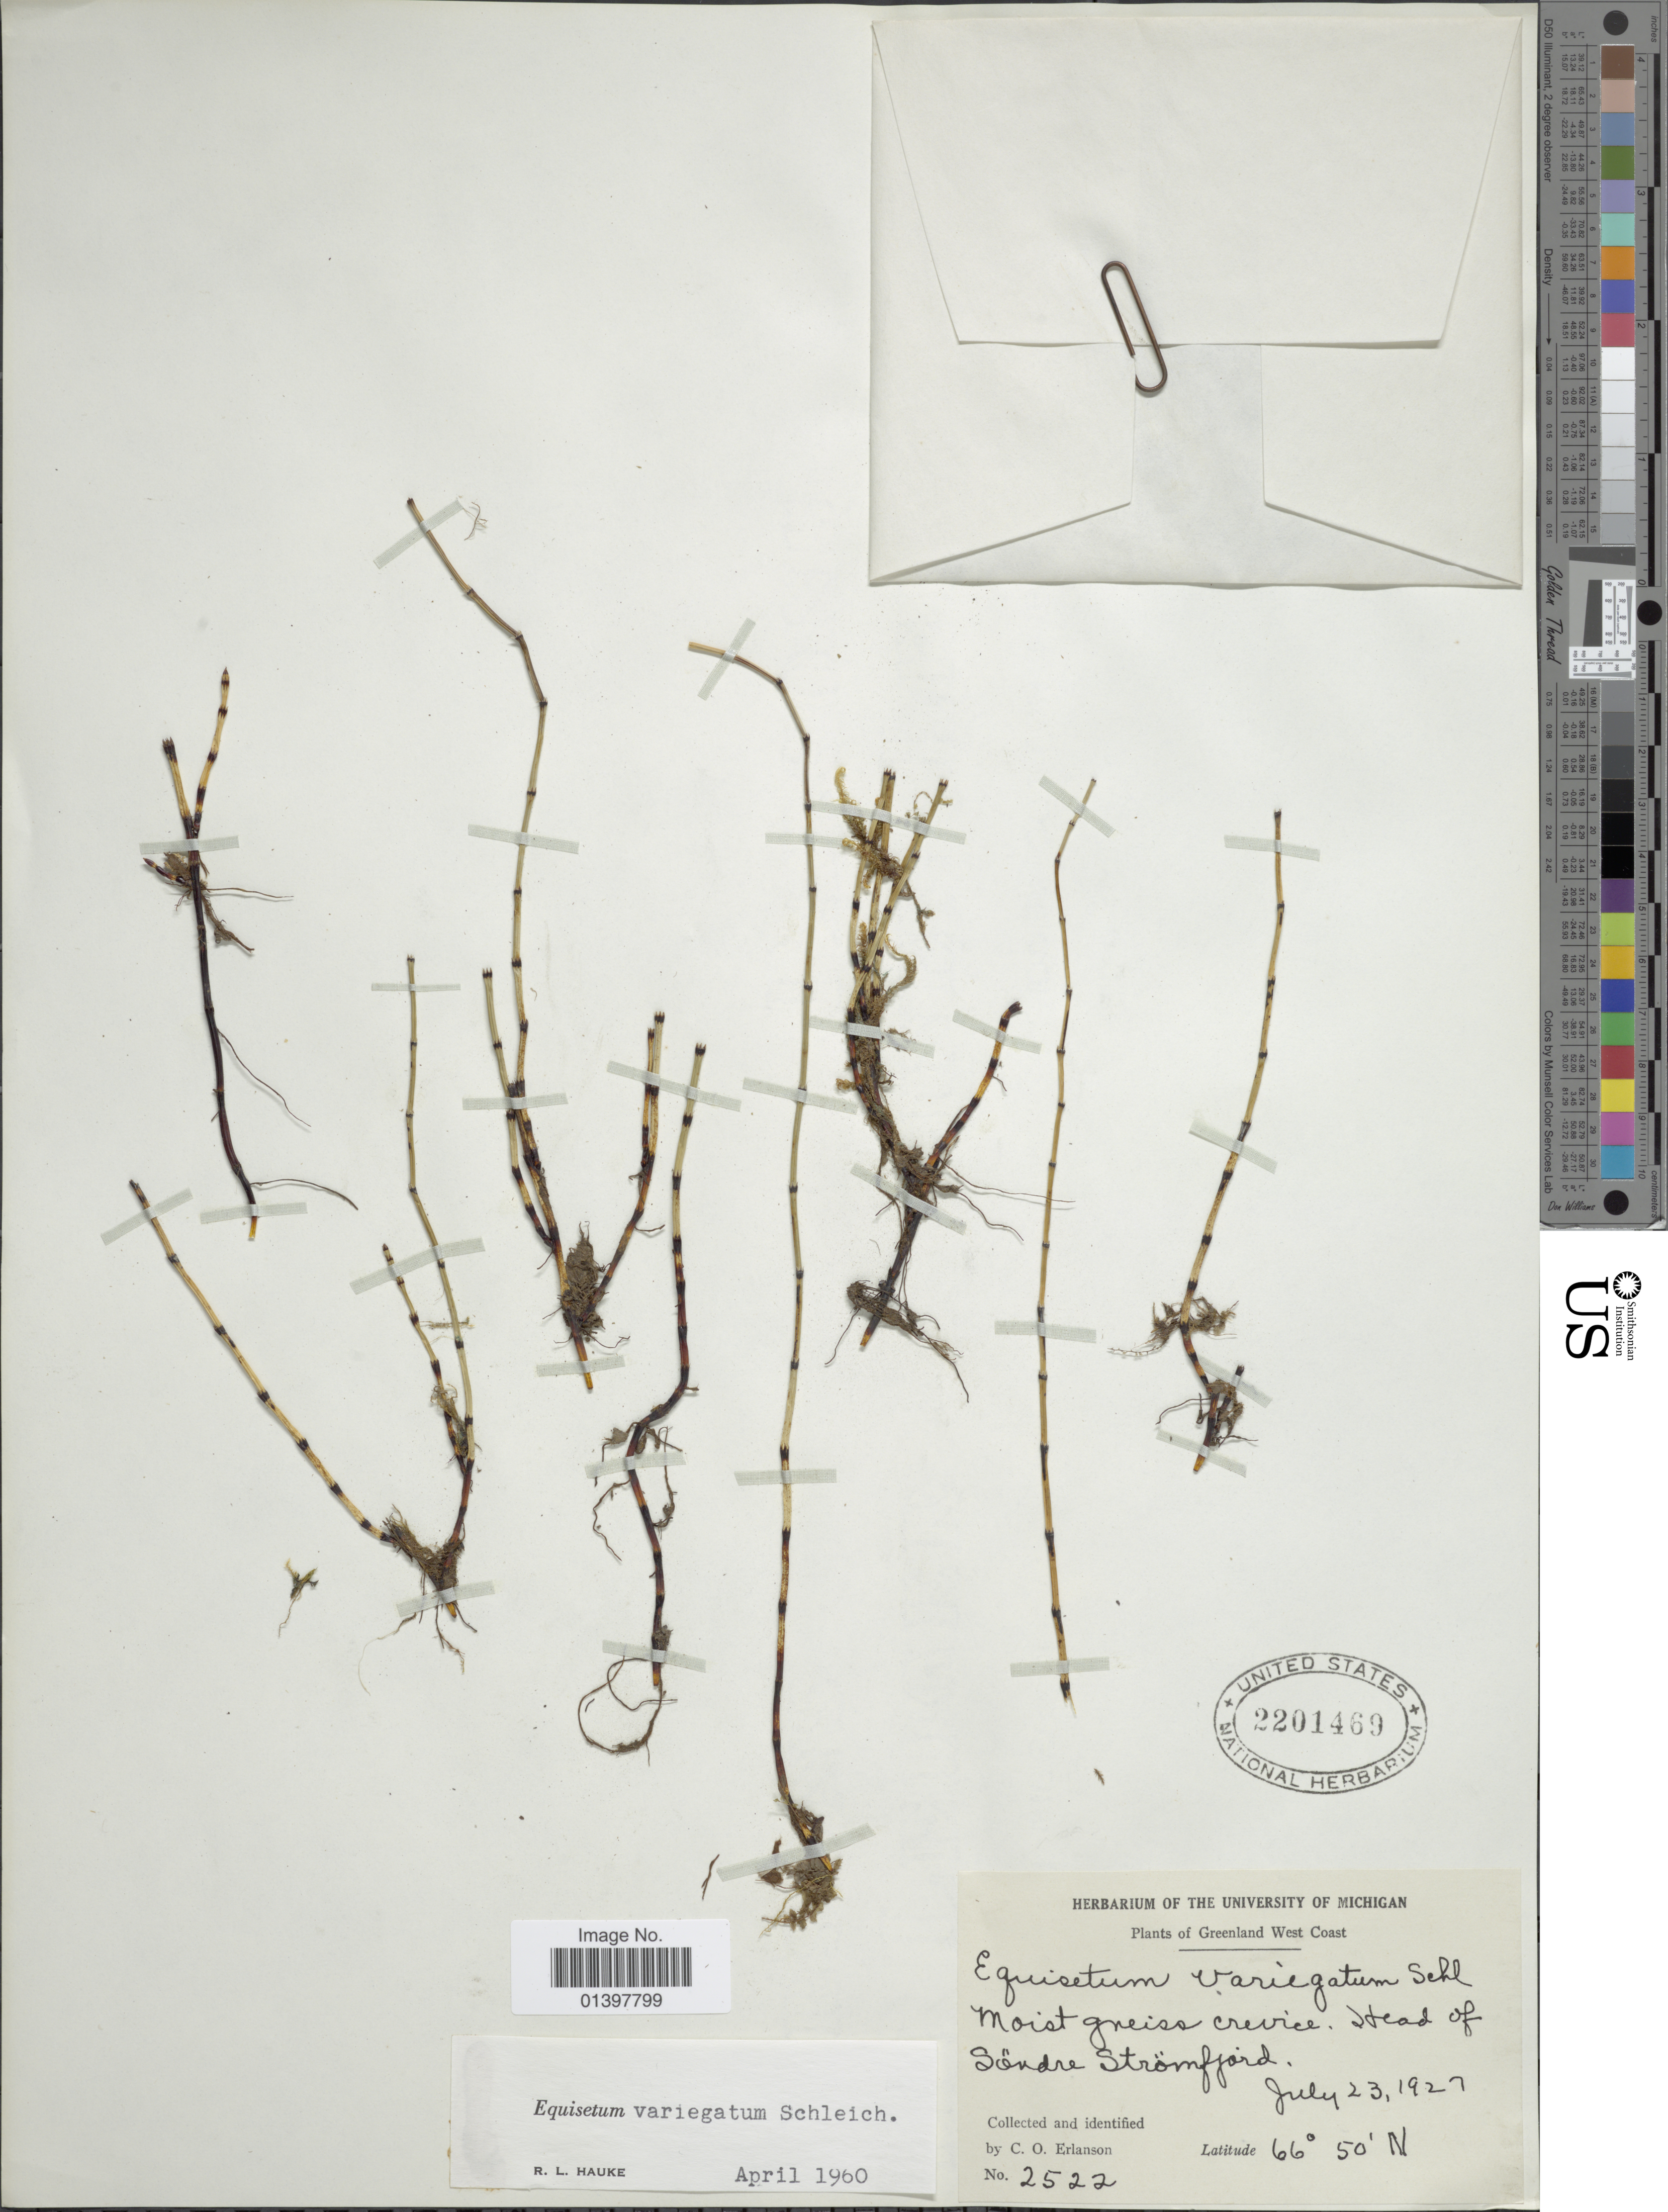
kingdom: Plantae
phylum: Tracheophyta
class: Polypodiopsida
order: Equisetales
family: Equisetaceae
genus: Equisetum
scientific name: Equisetum variegatum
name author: Schleich. ex F. Weber & D. Mohr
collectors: C. O. Erlanson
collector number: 2522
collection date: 1927-07-23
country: Greenland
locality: Greenland West Coast, moist greiss crevice, Head of Söndre Strömfjord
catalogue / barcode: US 2201469